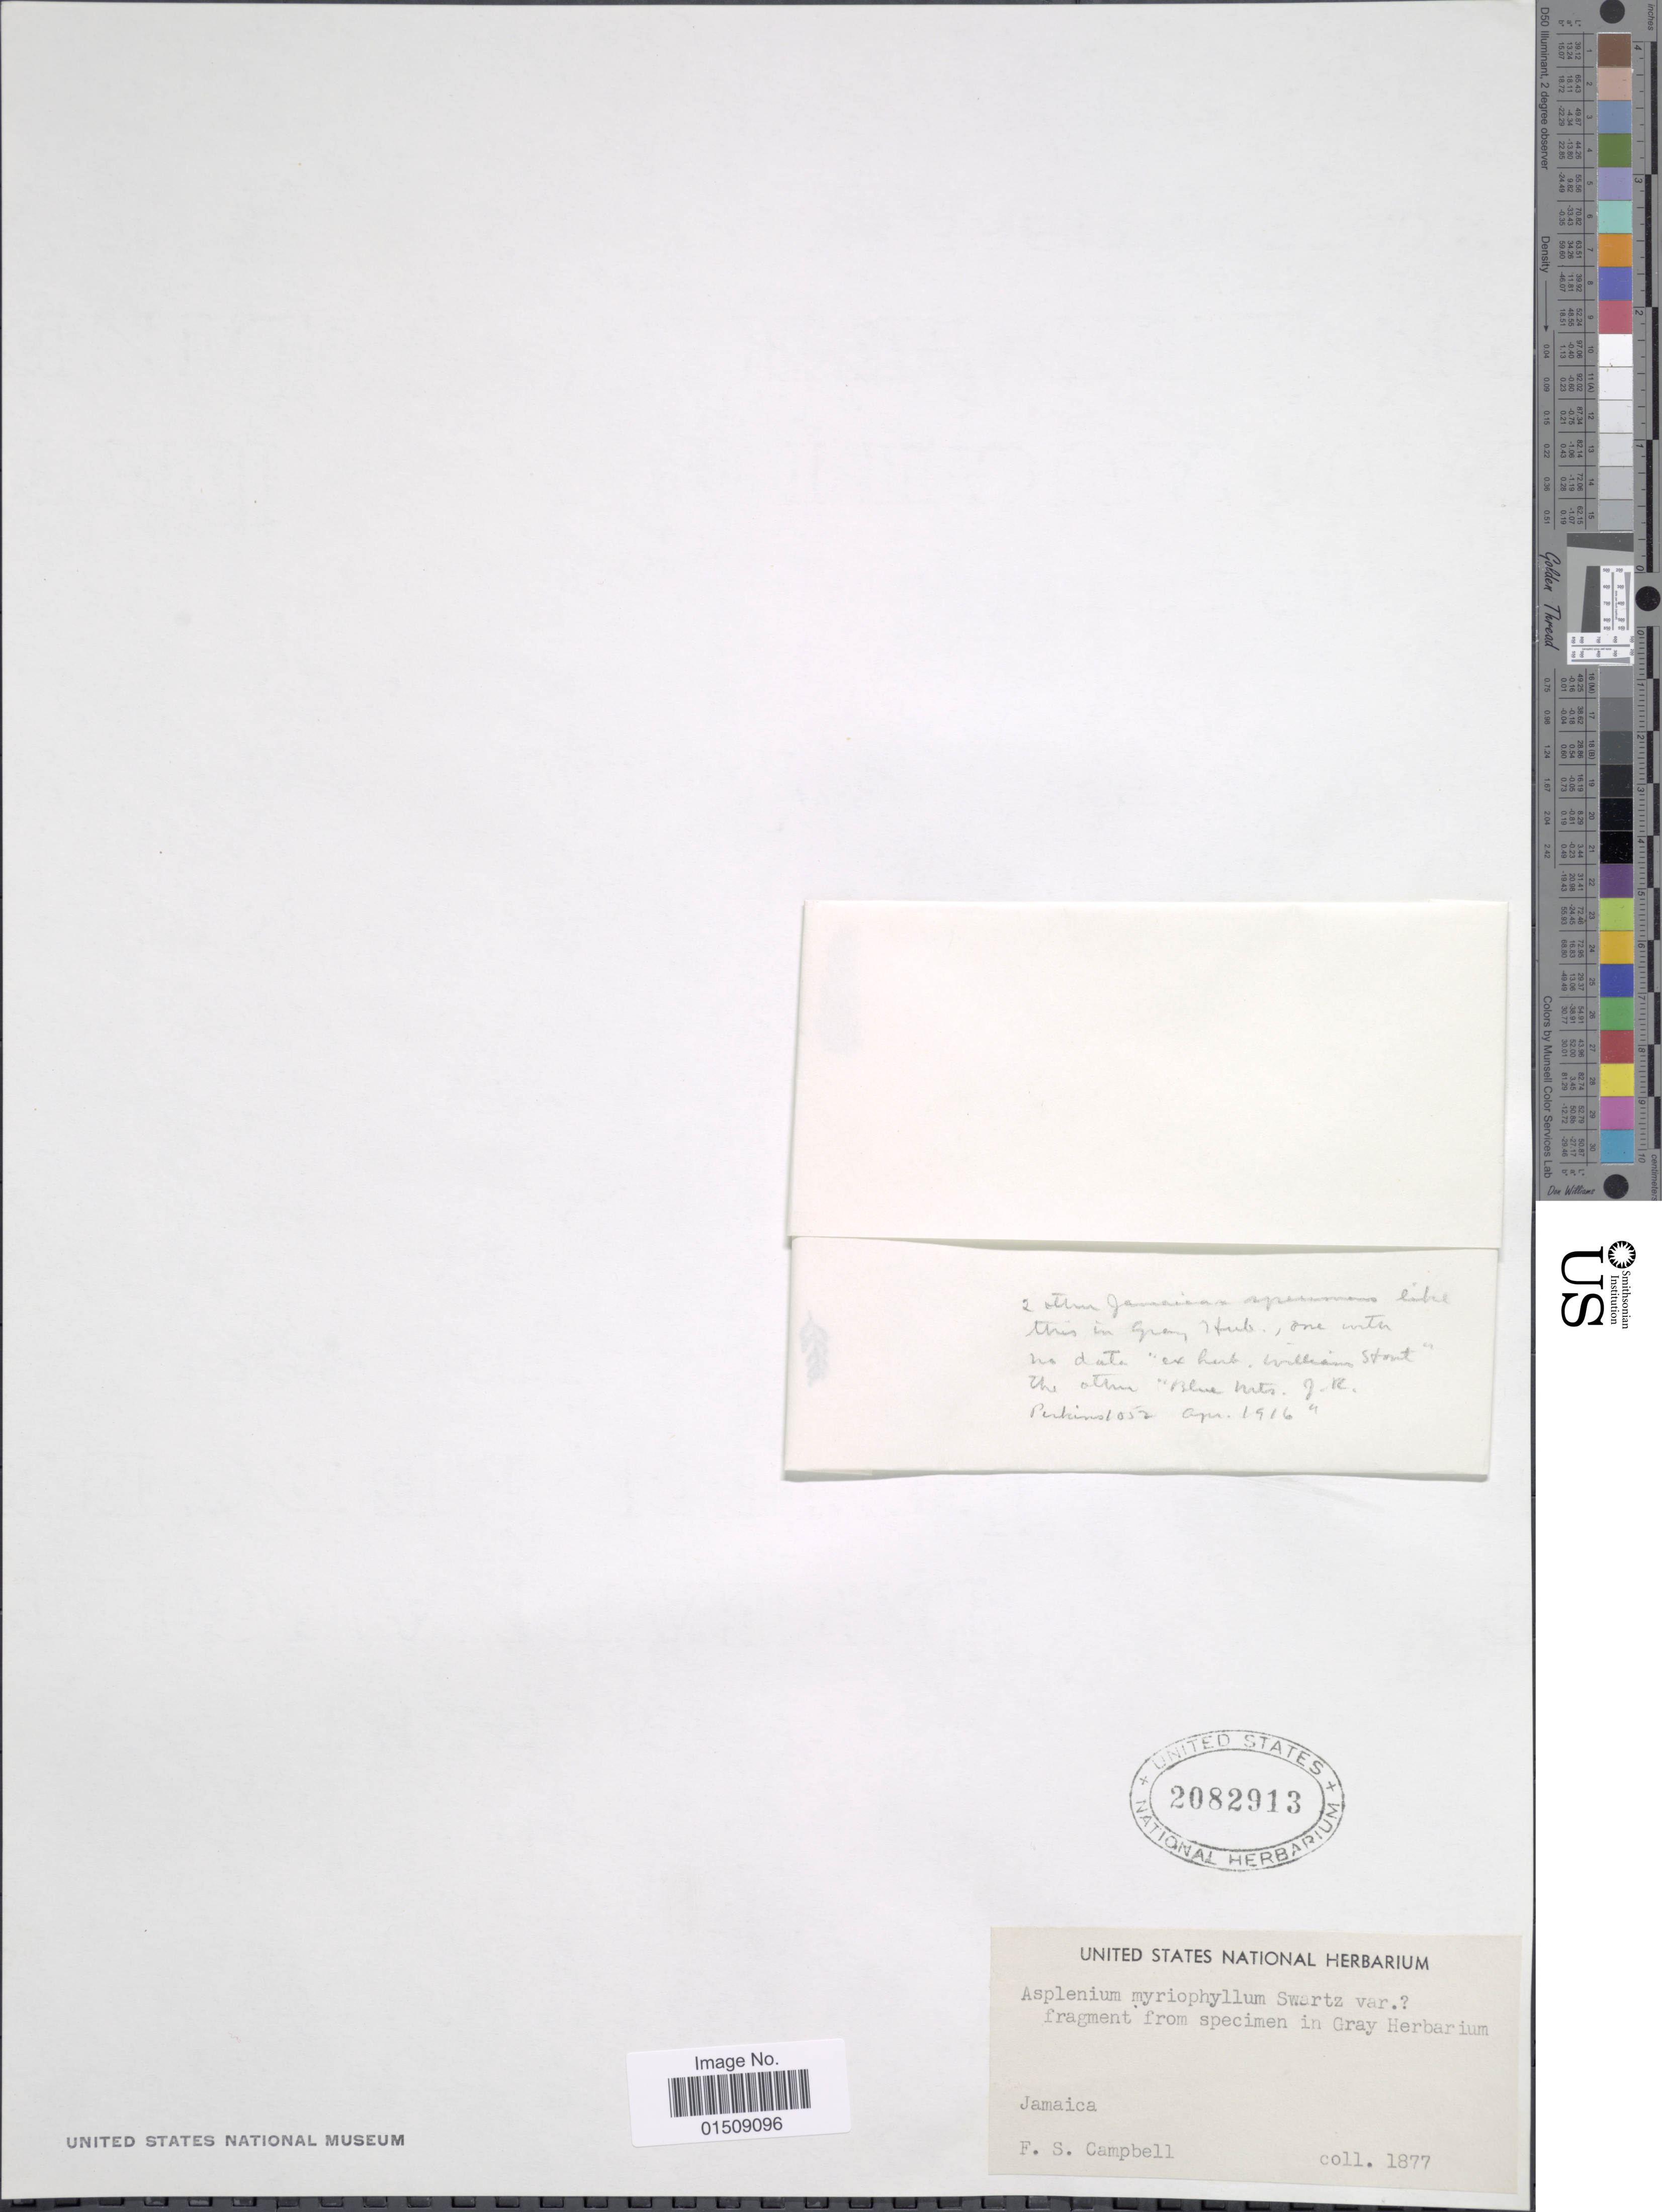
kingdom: Plantae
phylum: Tracheophyta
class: Polypodiopsida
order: Polypodiales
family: Aspleniaceae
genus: Asplenium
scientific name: Asplenium myriophyllum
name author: (Sw.) C. Presl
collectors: F. Campbell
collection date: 1877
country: Jamaica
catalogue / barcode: US 2082913